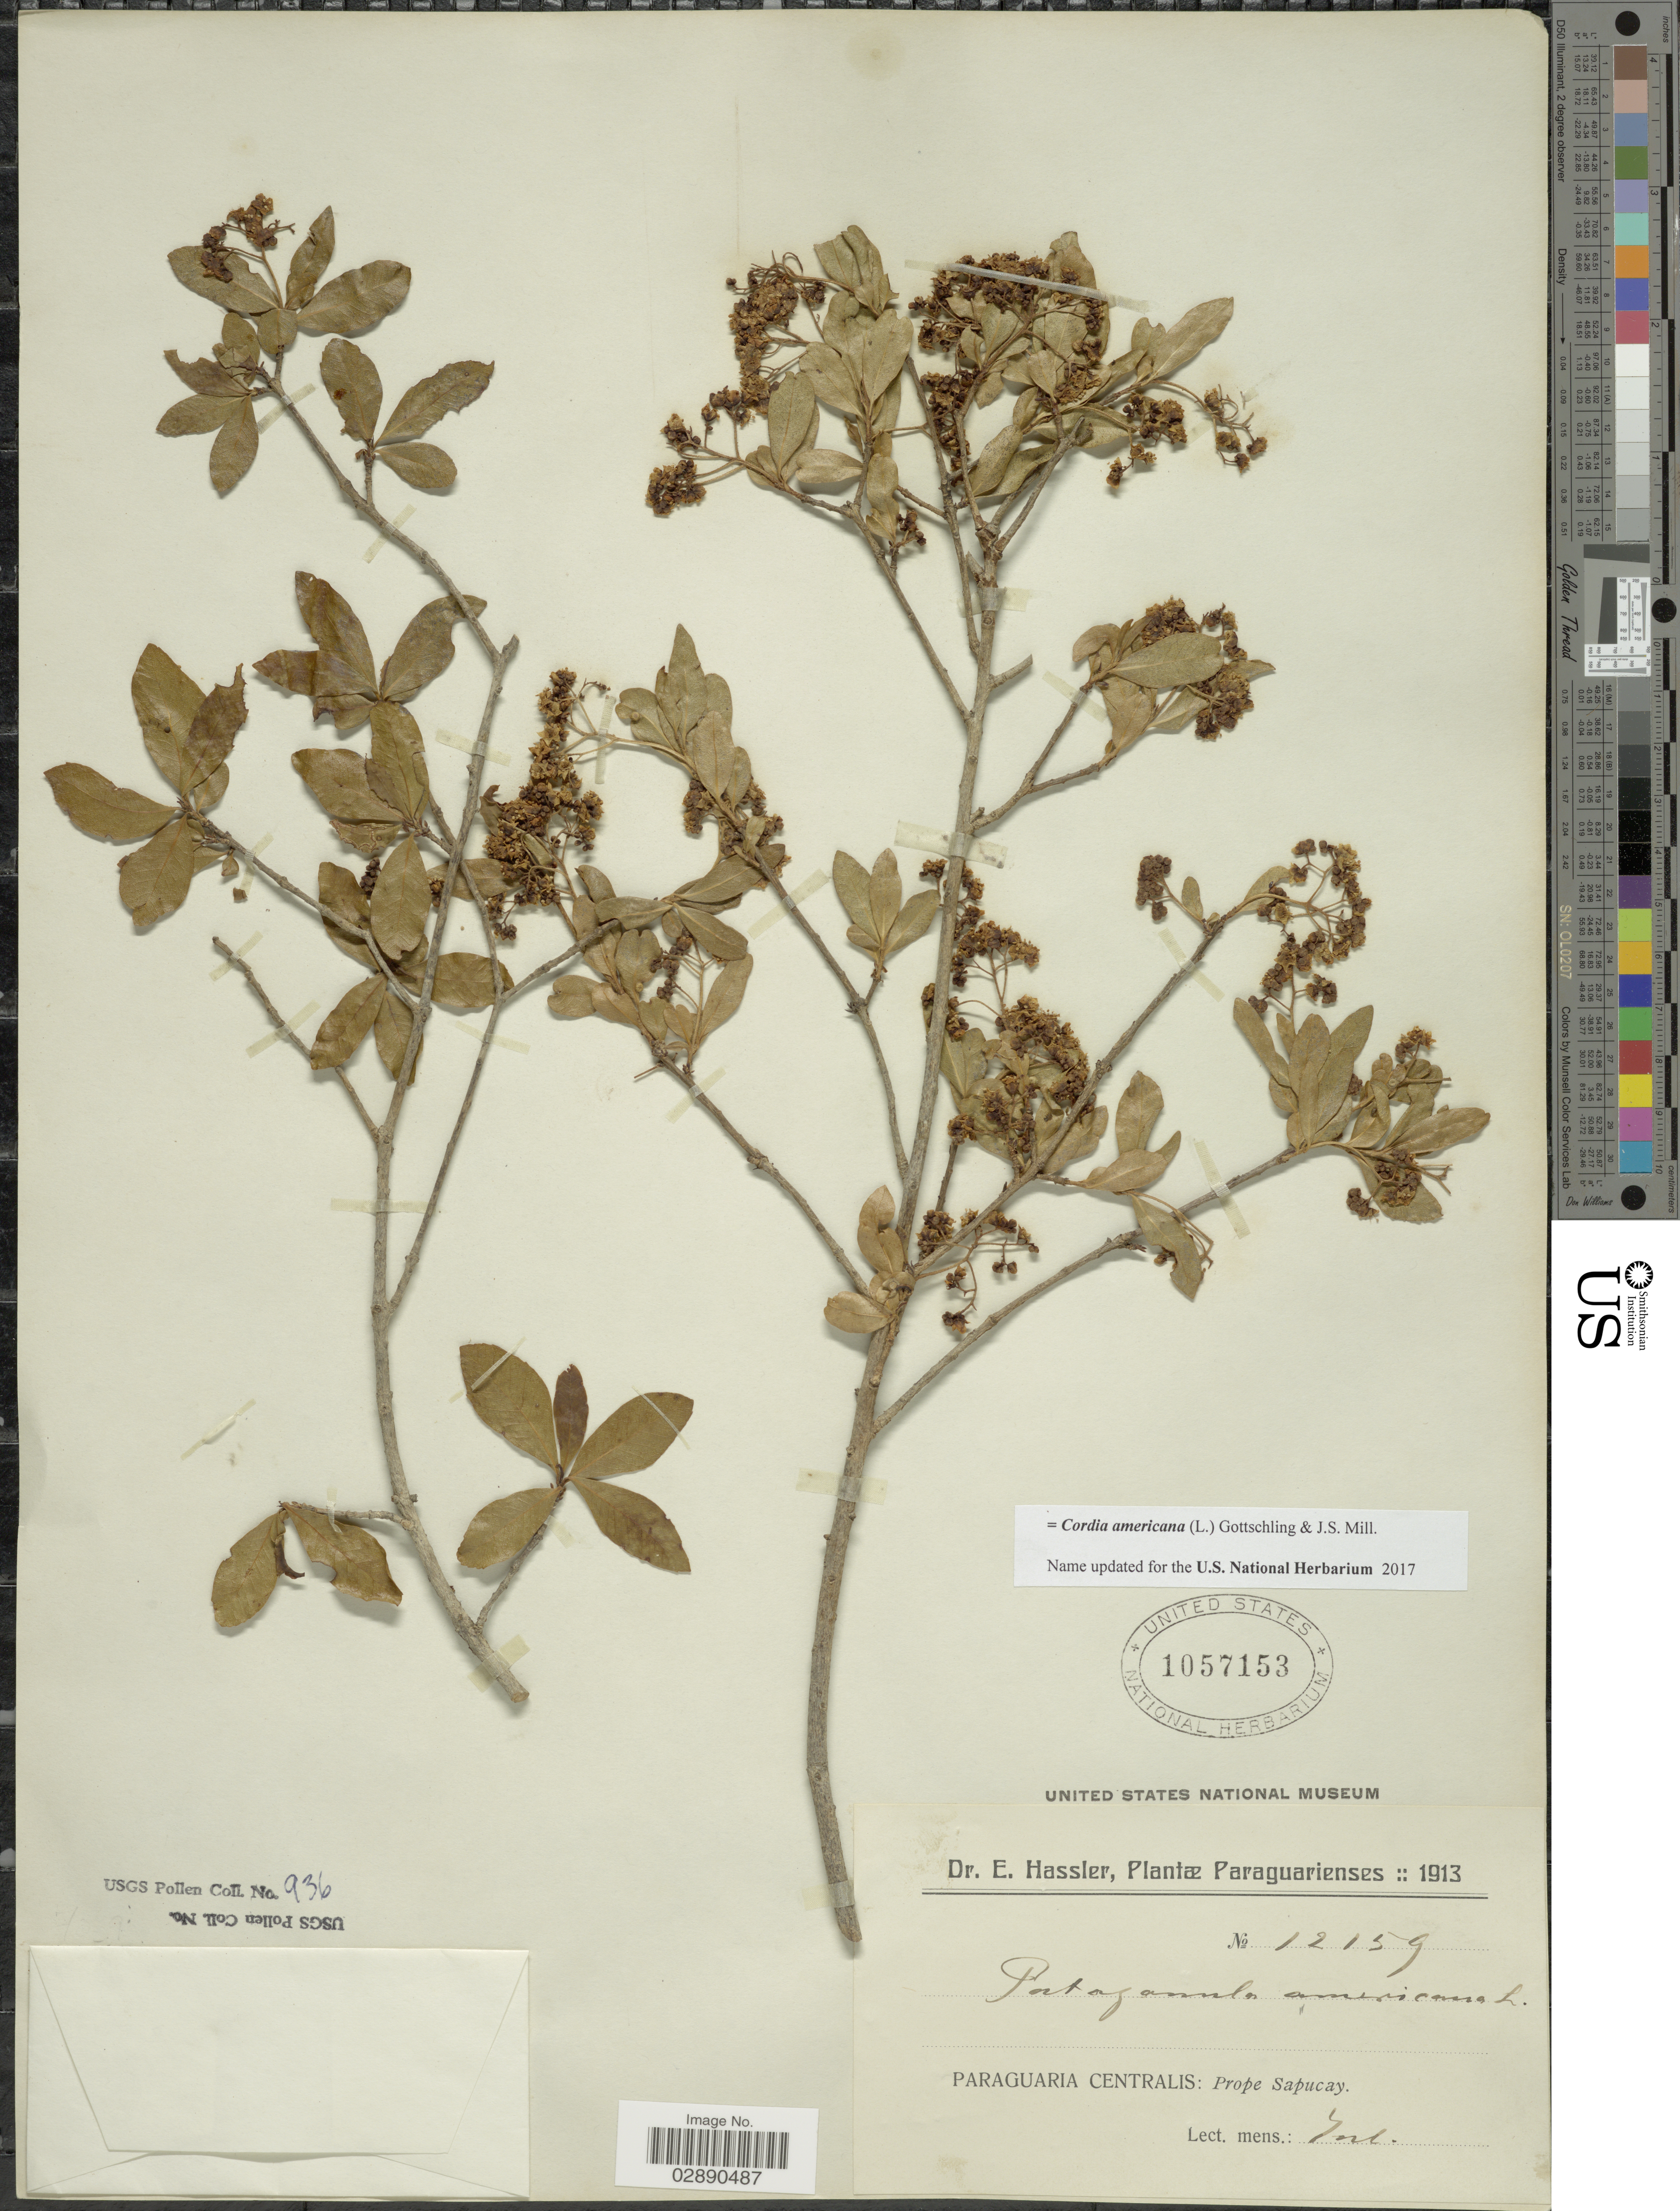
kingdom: Plantae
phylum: Tracheophyta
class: Magnoliopsida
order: Boraginales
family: Cordiaceae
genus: Cordia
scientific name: Cordia americana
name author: (L.) Gottschling & J.S. Mill.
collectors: E. Hassler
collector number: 12159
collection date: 1913-07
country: Paraguay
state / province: Central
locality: Paraguaria Centralis: Prope Sapucay.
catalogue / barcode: US 1057153